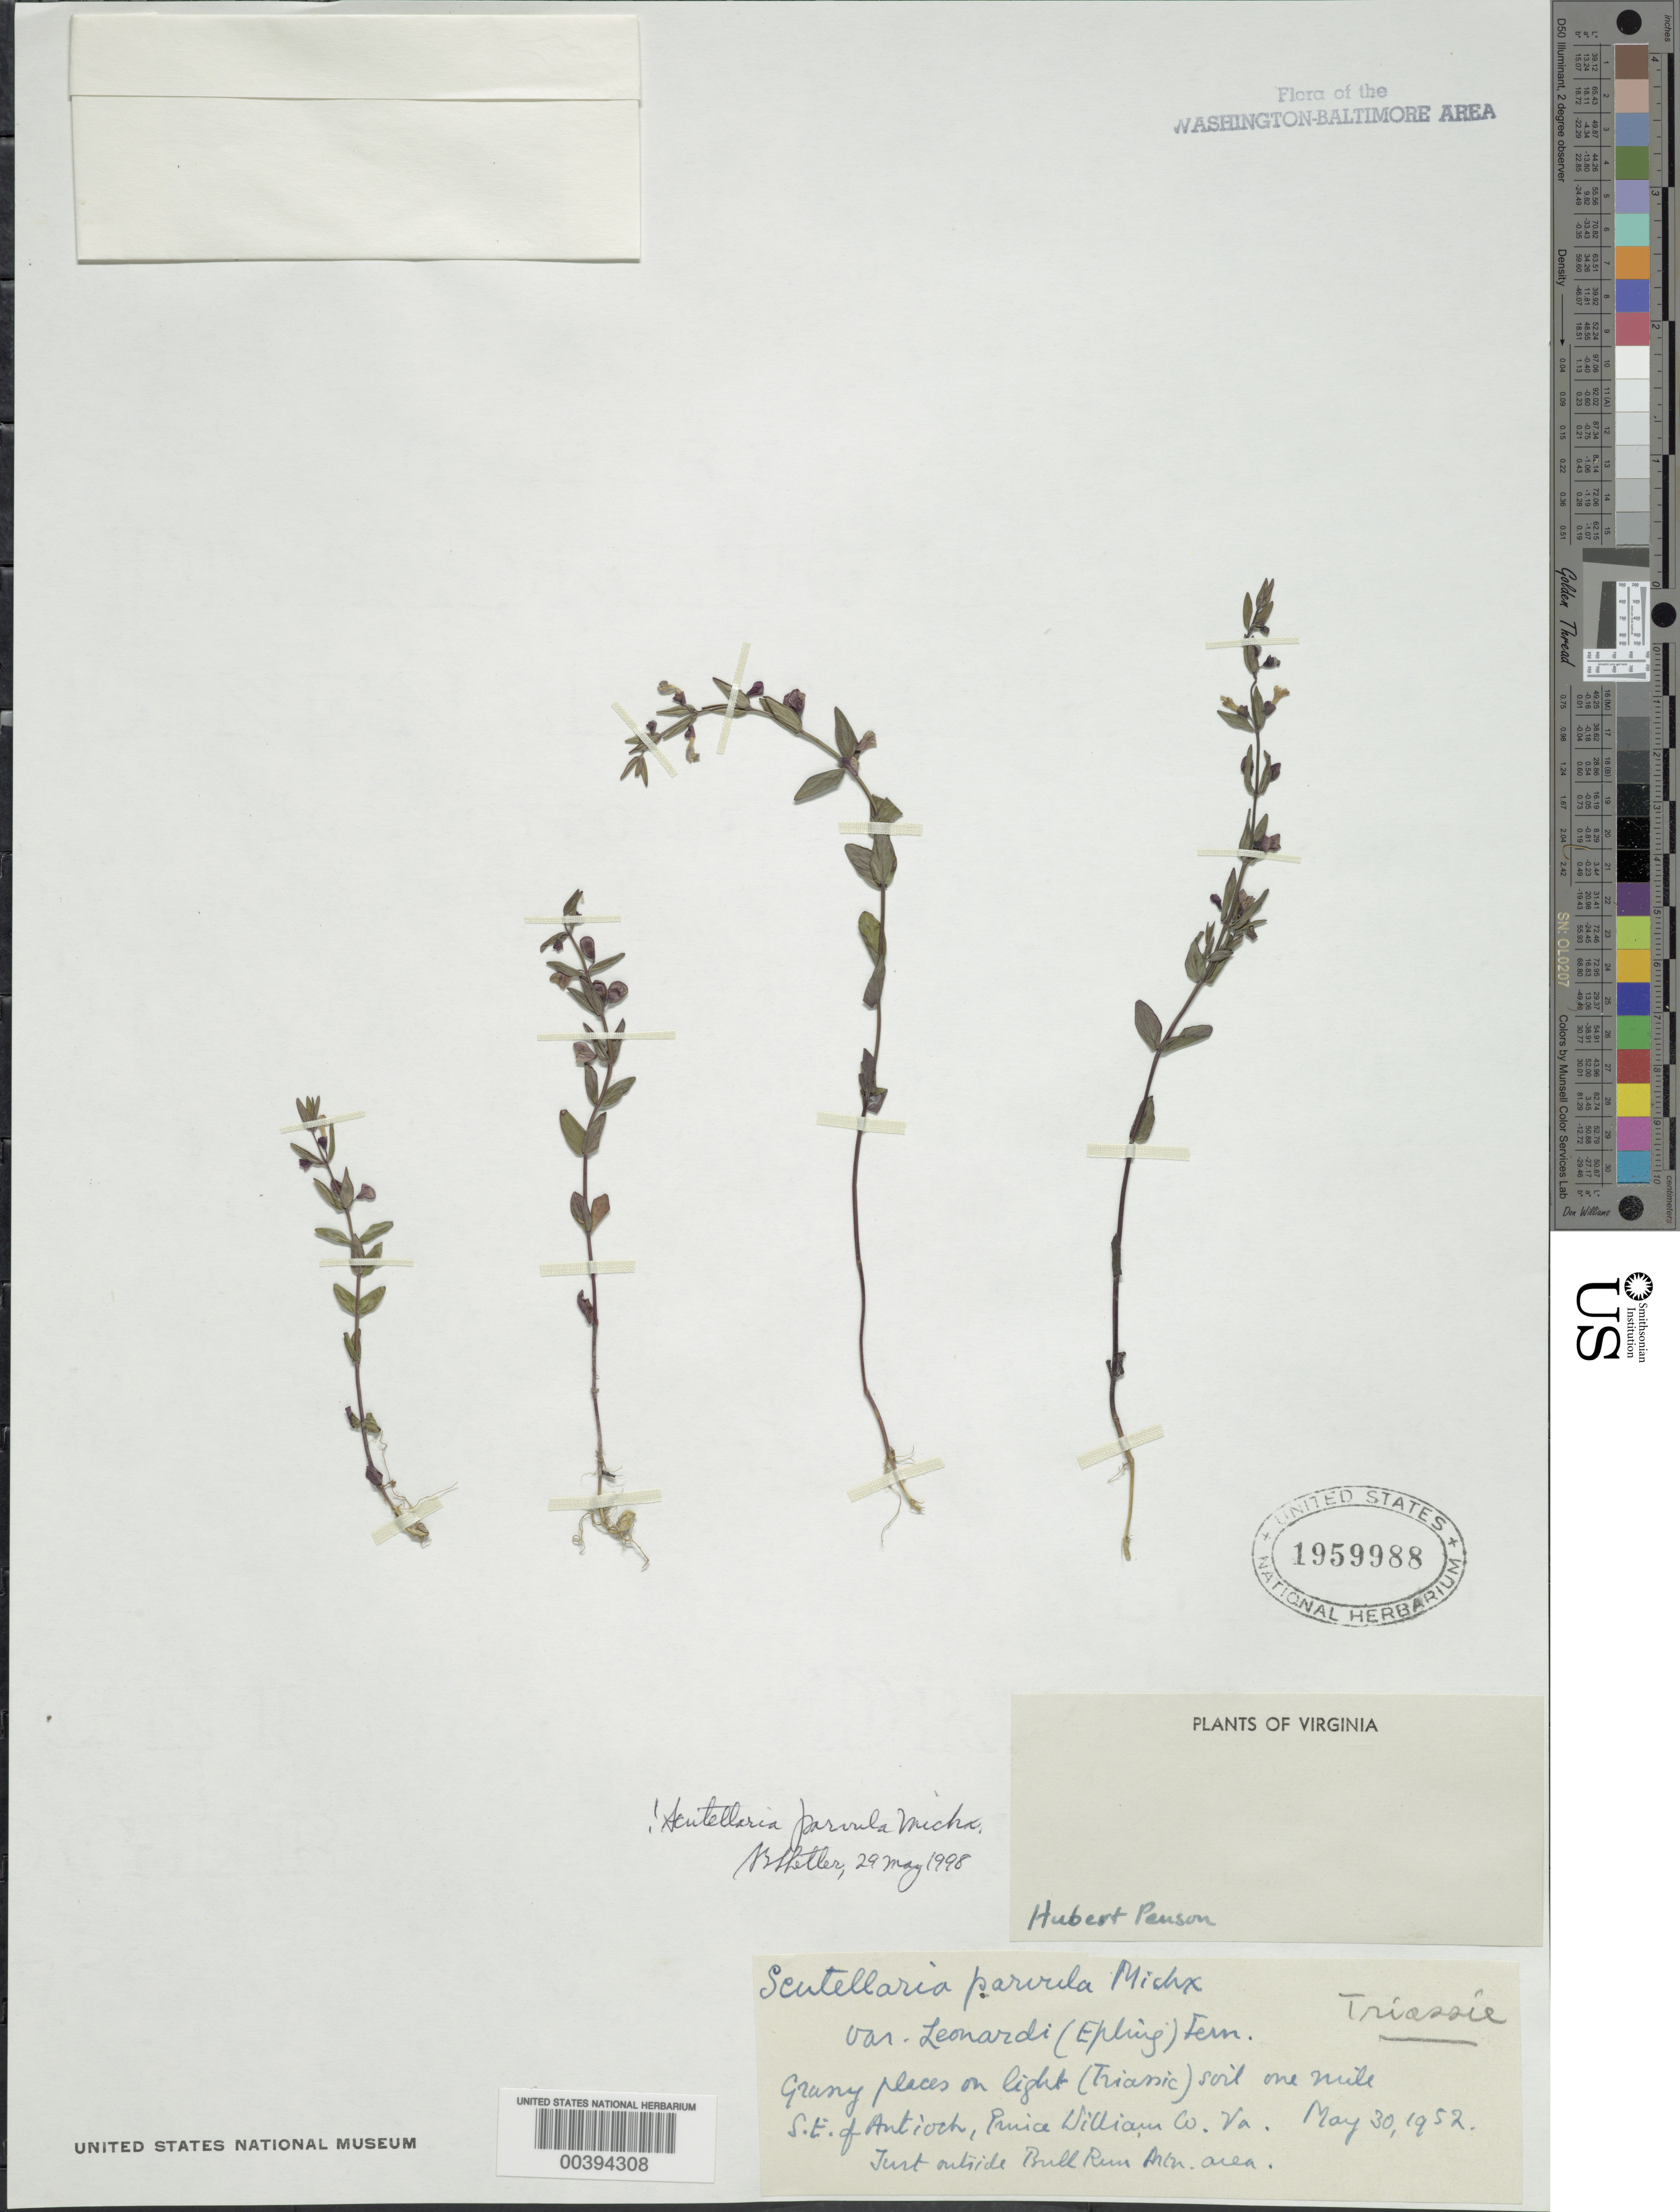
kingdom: Plantae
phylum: Tracheophyta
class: Magnoliopsida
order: Lamiales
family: Lamiaceae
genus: Scutellaria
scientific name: Scutellaria parvula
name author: Michx.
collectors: H. Penson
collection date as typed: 30 May 1952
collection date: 1952-05-30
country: United States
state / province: Virginia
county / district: Prince William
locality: Southeast of Antioch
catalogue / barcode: US 1959988